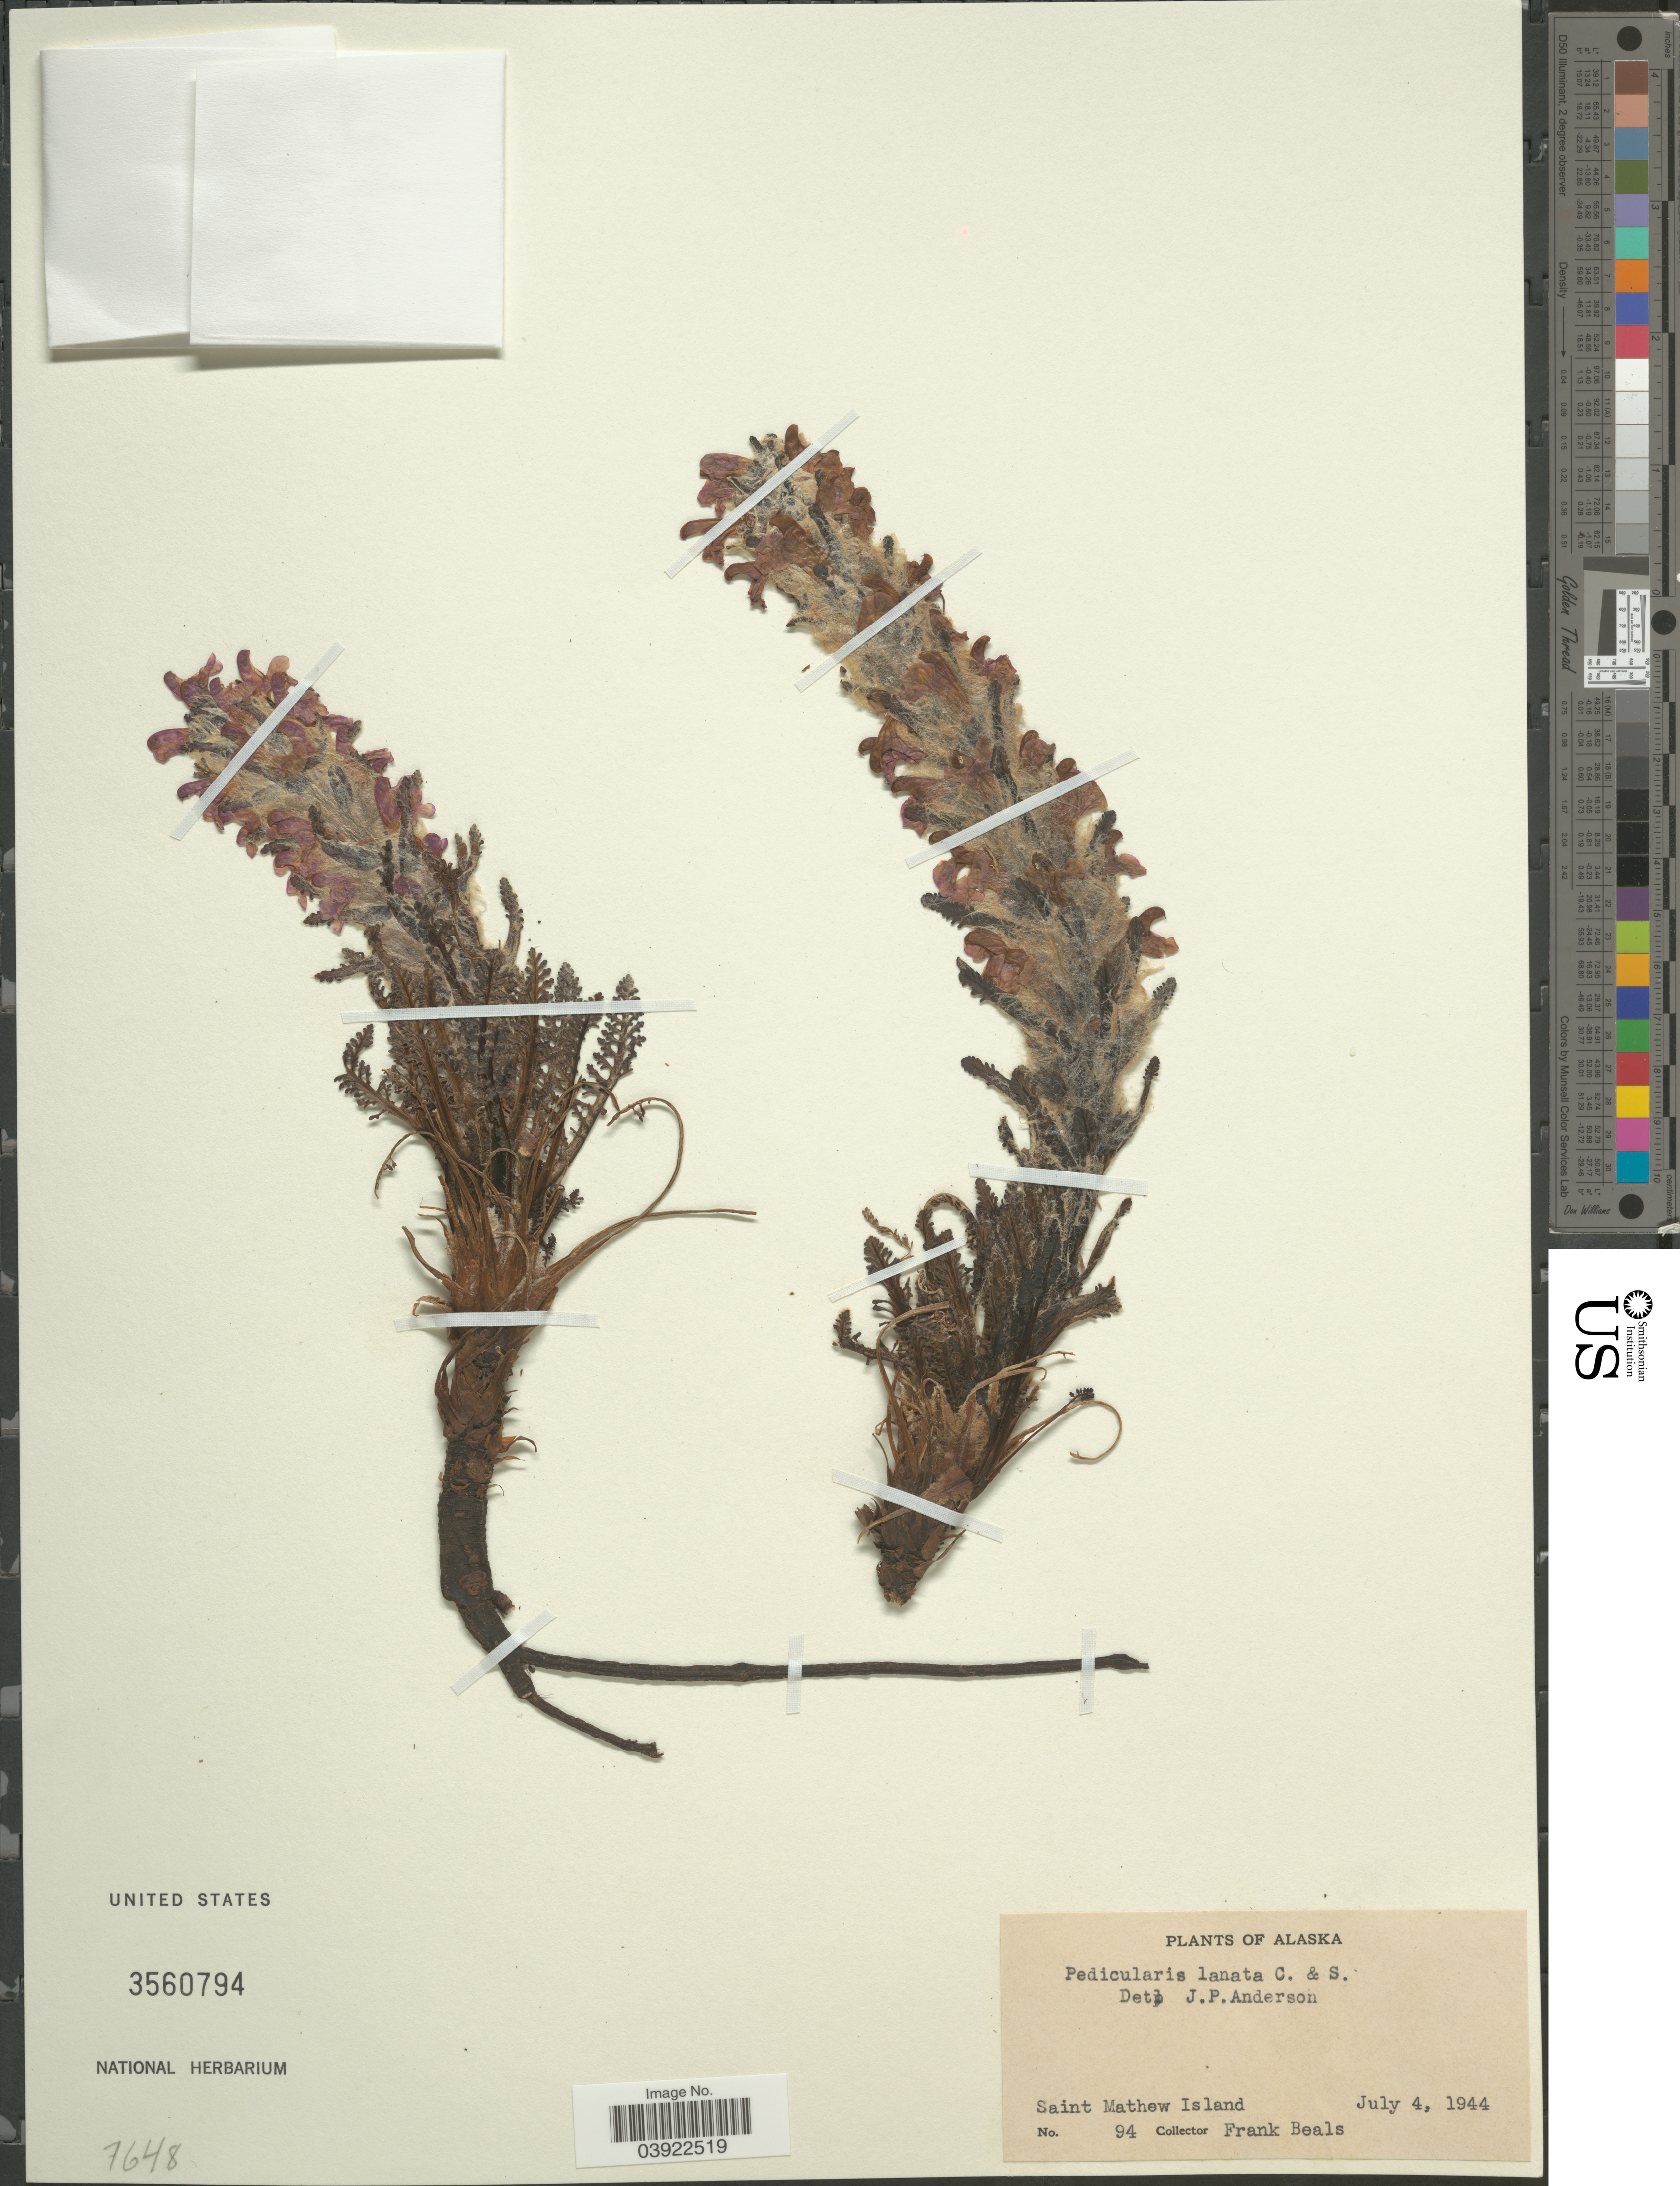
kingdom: Plantae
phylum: Tracheophyta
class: Magnoliopsida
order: Lamiales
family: Orobanchaceae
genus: Pedicularis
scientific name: Pedicularis lanata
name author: Willd. ex Cham. & Schltdl.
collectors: F. Beals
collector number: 94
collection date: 1944-07-04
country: United States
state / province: Alaska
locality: Saint Mathew Island.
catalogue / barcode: US 3560794